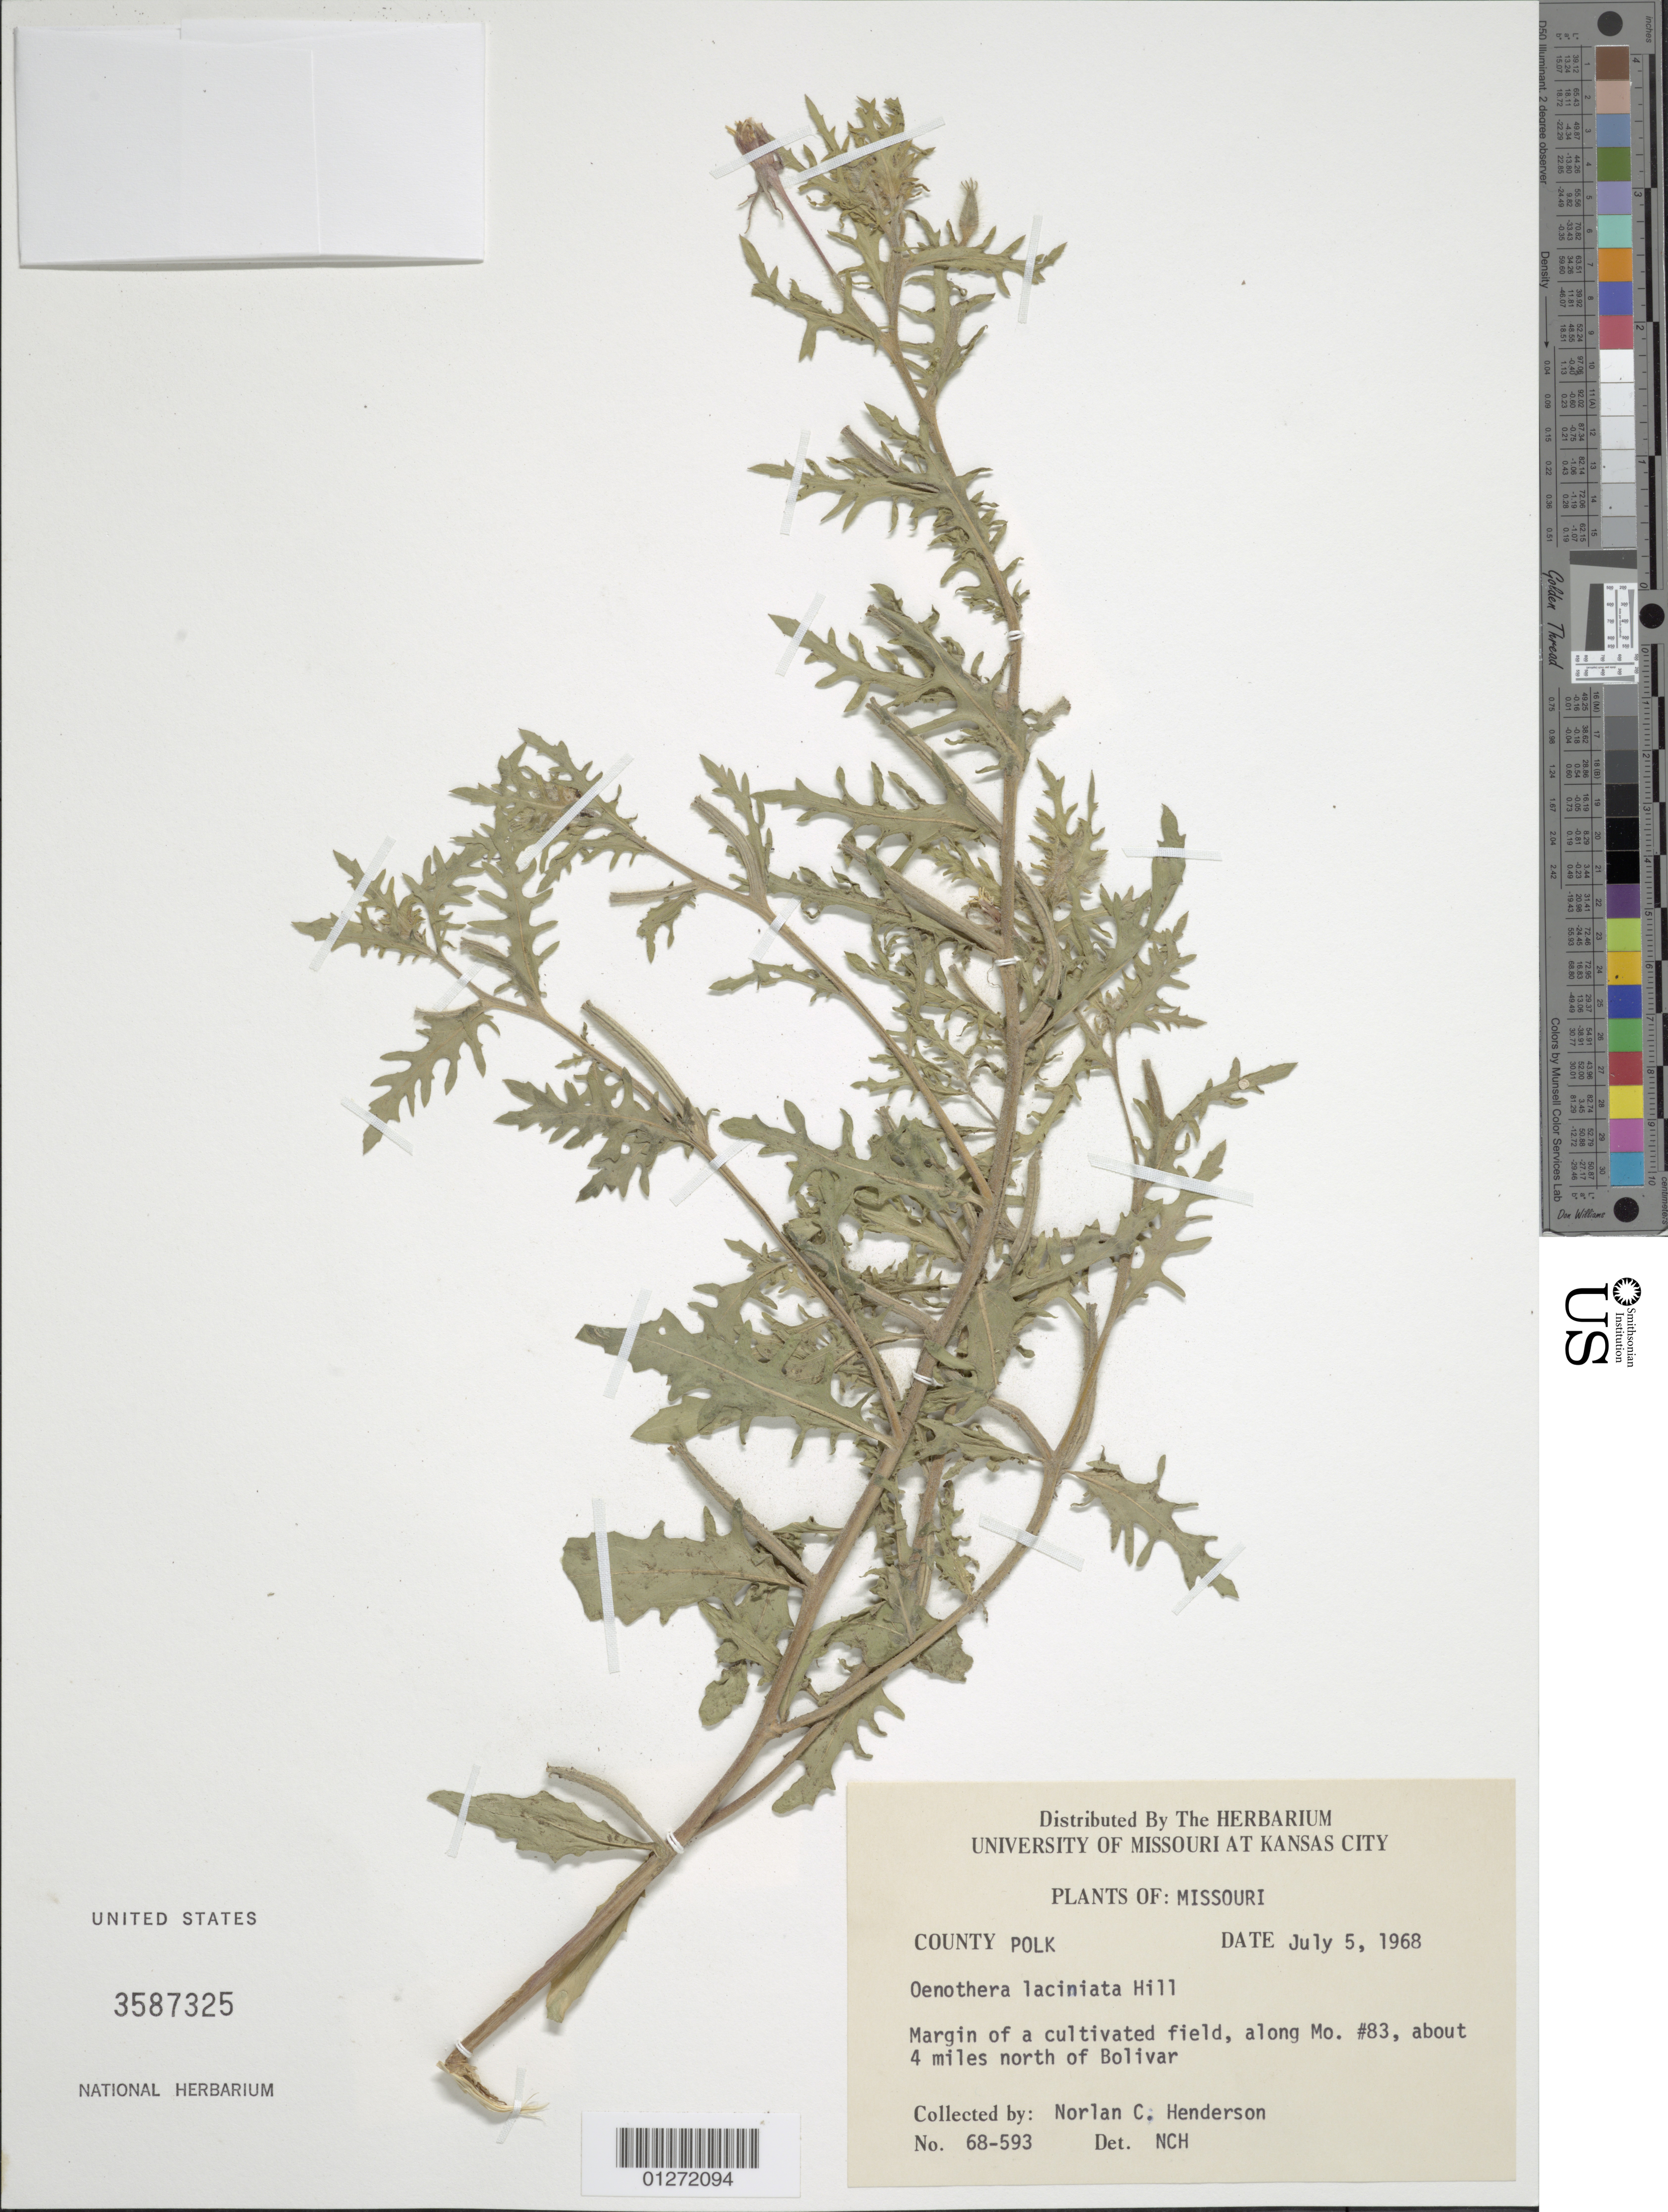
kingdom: Plantae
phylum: Tracheophyta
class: Magnoliopsida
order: Myrtales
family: Onagraceae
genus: Oenothera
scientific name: Oenothera laciniata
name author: Hill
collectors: N. C. Henderson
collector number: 68-593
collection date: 1968-07-05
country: United States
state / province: Missouri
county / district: Polk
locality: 4 mi N of Bolivar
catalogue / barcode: US 3587325